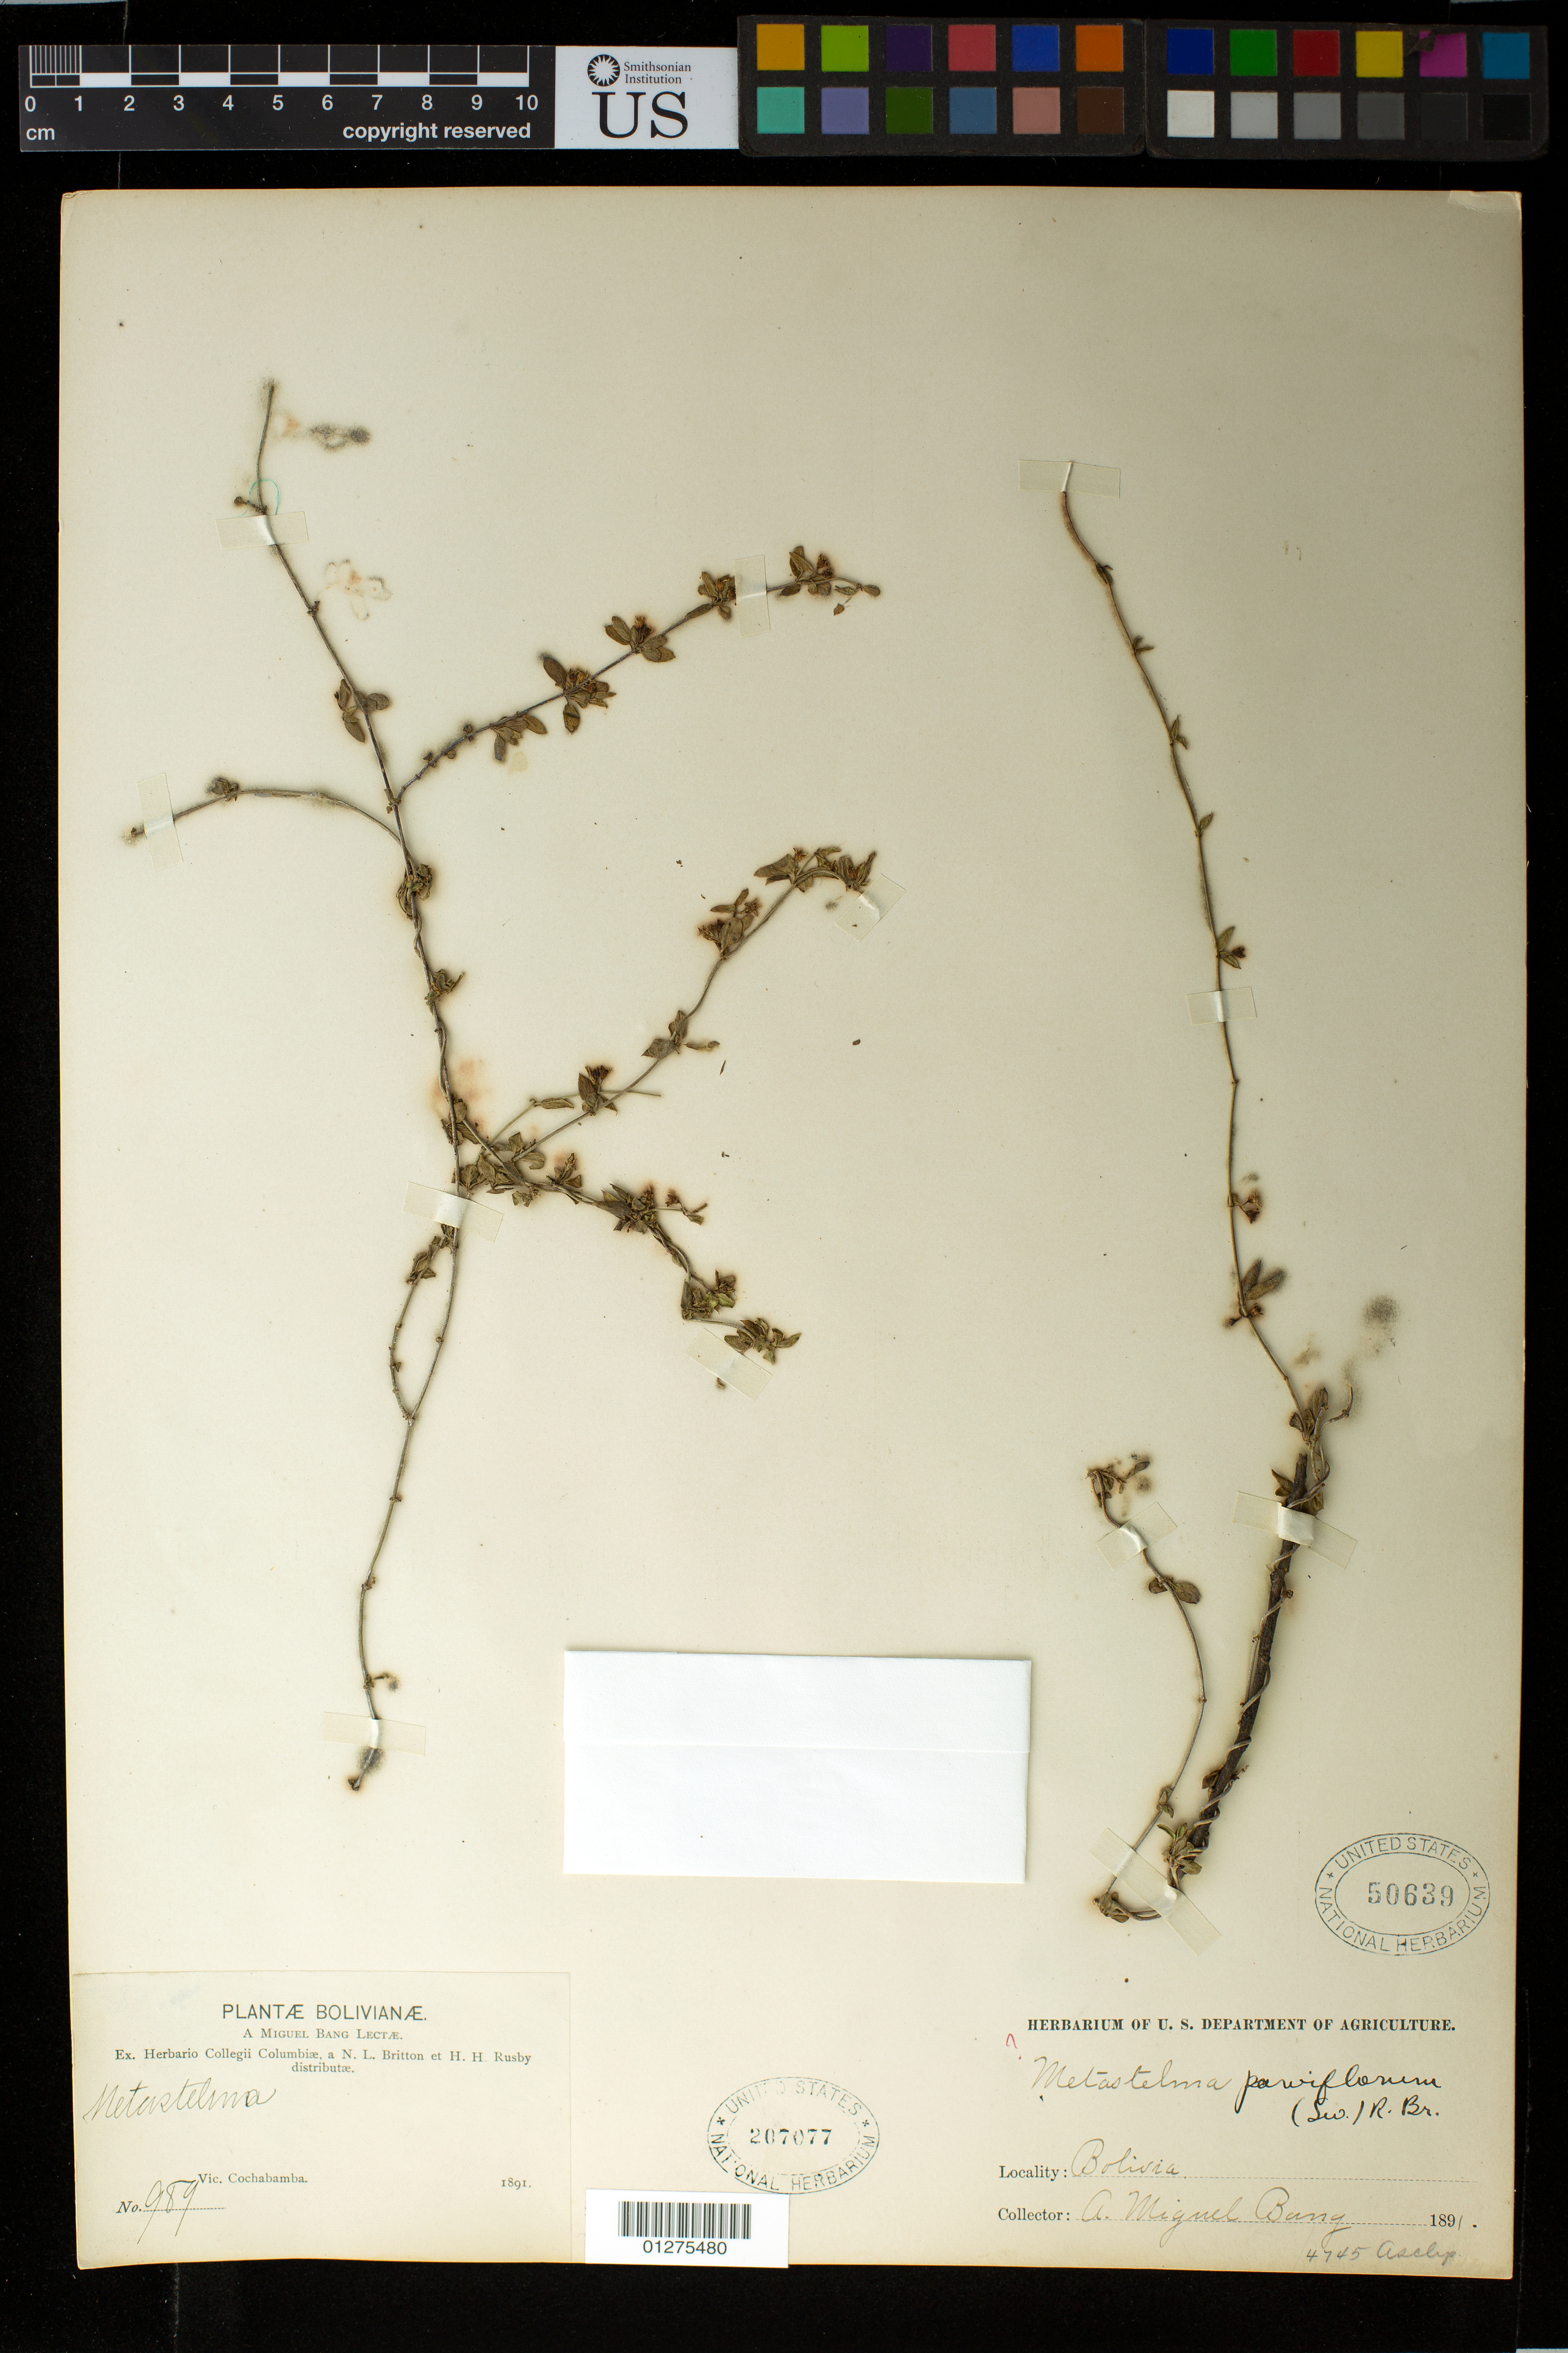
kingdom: Plantae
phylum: Tracheophyta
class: Magnoliopsida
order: Gentianales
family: Apocynaceae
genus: Metastelma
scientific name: Metastelma parviflorum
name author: (Sw.) Schult.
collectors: M. Bang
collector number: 4745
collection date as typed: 1891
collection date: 1891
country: Bolivia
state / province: Cochabamba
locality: Vic. Cochabamba.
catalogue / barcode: US 207077